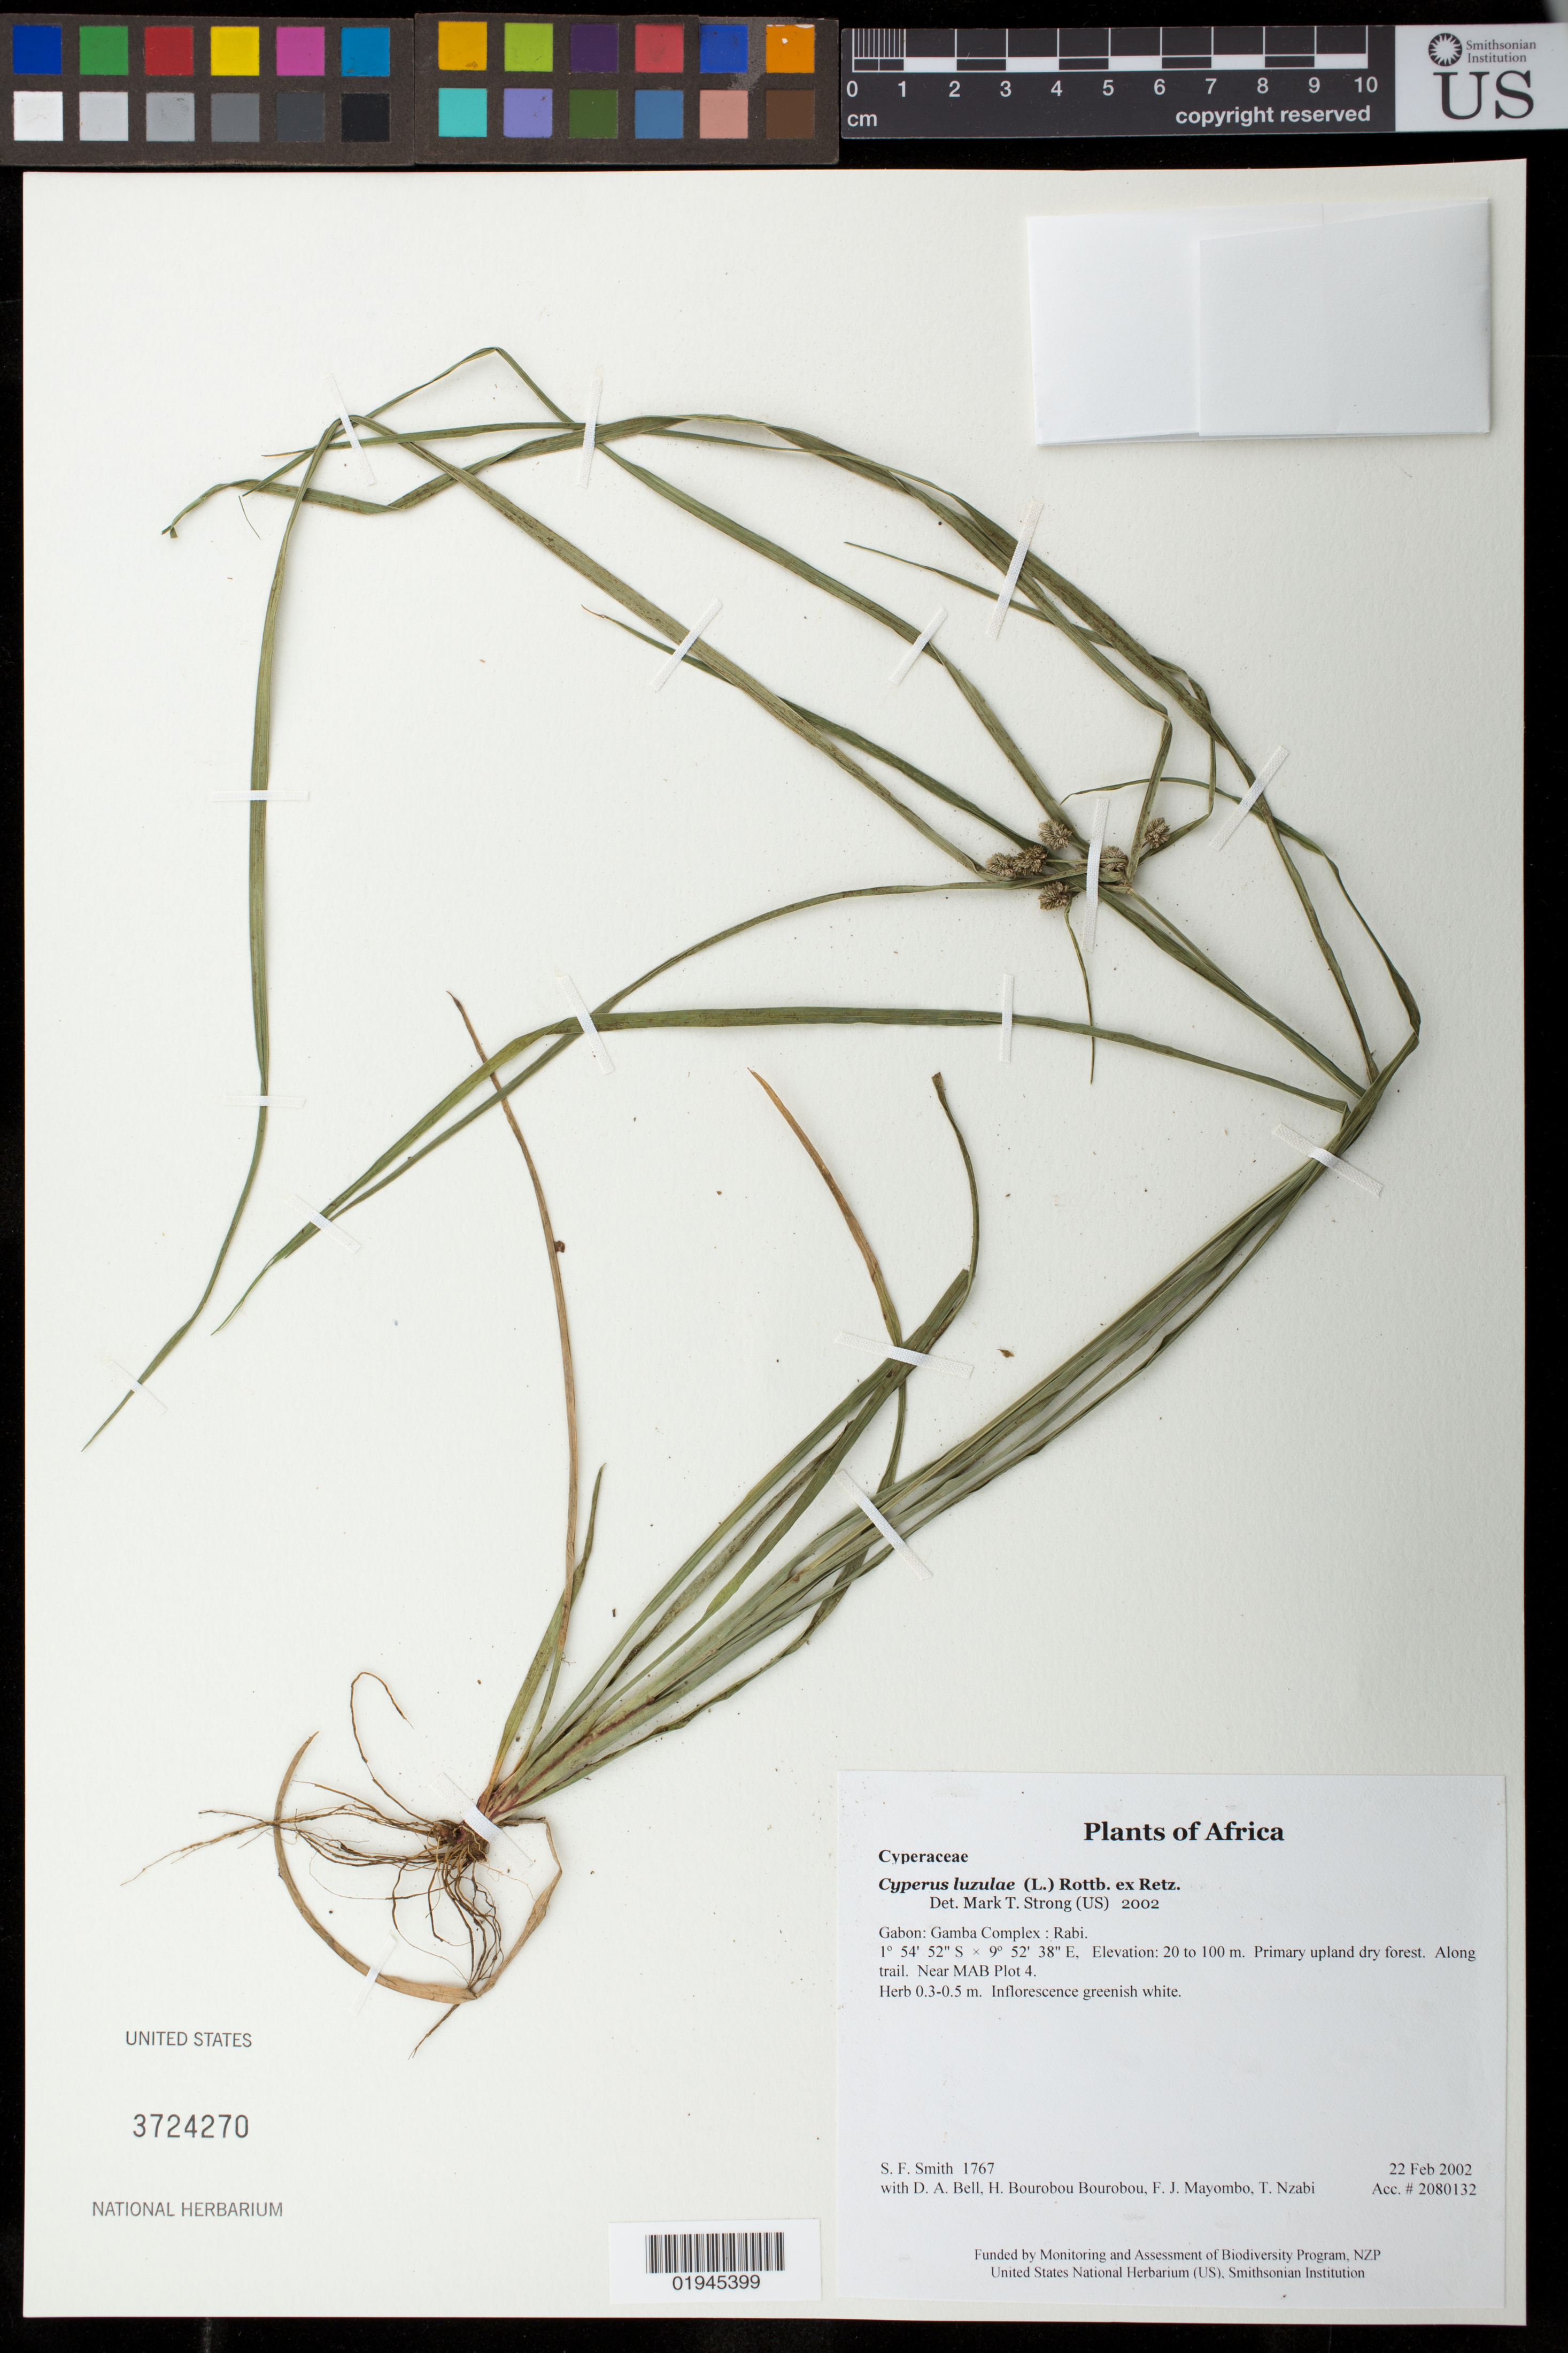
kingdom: Plantae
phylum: Tracheophyta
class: Liliopsida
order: Poales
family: Cyperaceae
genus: Cyperus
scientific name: Cyperus luzulae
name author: (L.) Rottb. ex Retz.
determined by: Strong, M. T., (US), Smithsonian Institution - National Museum of Natural History (UNITED STATES)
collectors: S.F. Smith, D. A. Bell, H. Bourobou Bourobou & F. J. Mayombo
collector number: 1767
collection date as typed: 22 Feb 2002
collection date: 2002-02-22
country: Gabon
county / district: Gamba Complex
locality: Rabi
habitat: Primary upland dry forest. Along trail. Near MAB Plot 4.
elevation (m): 20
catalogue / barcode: US 3724270